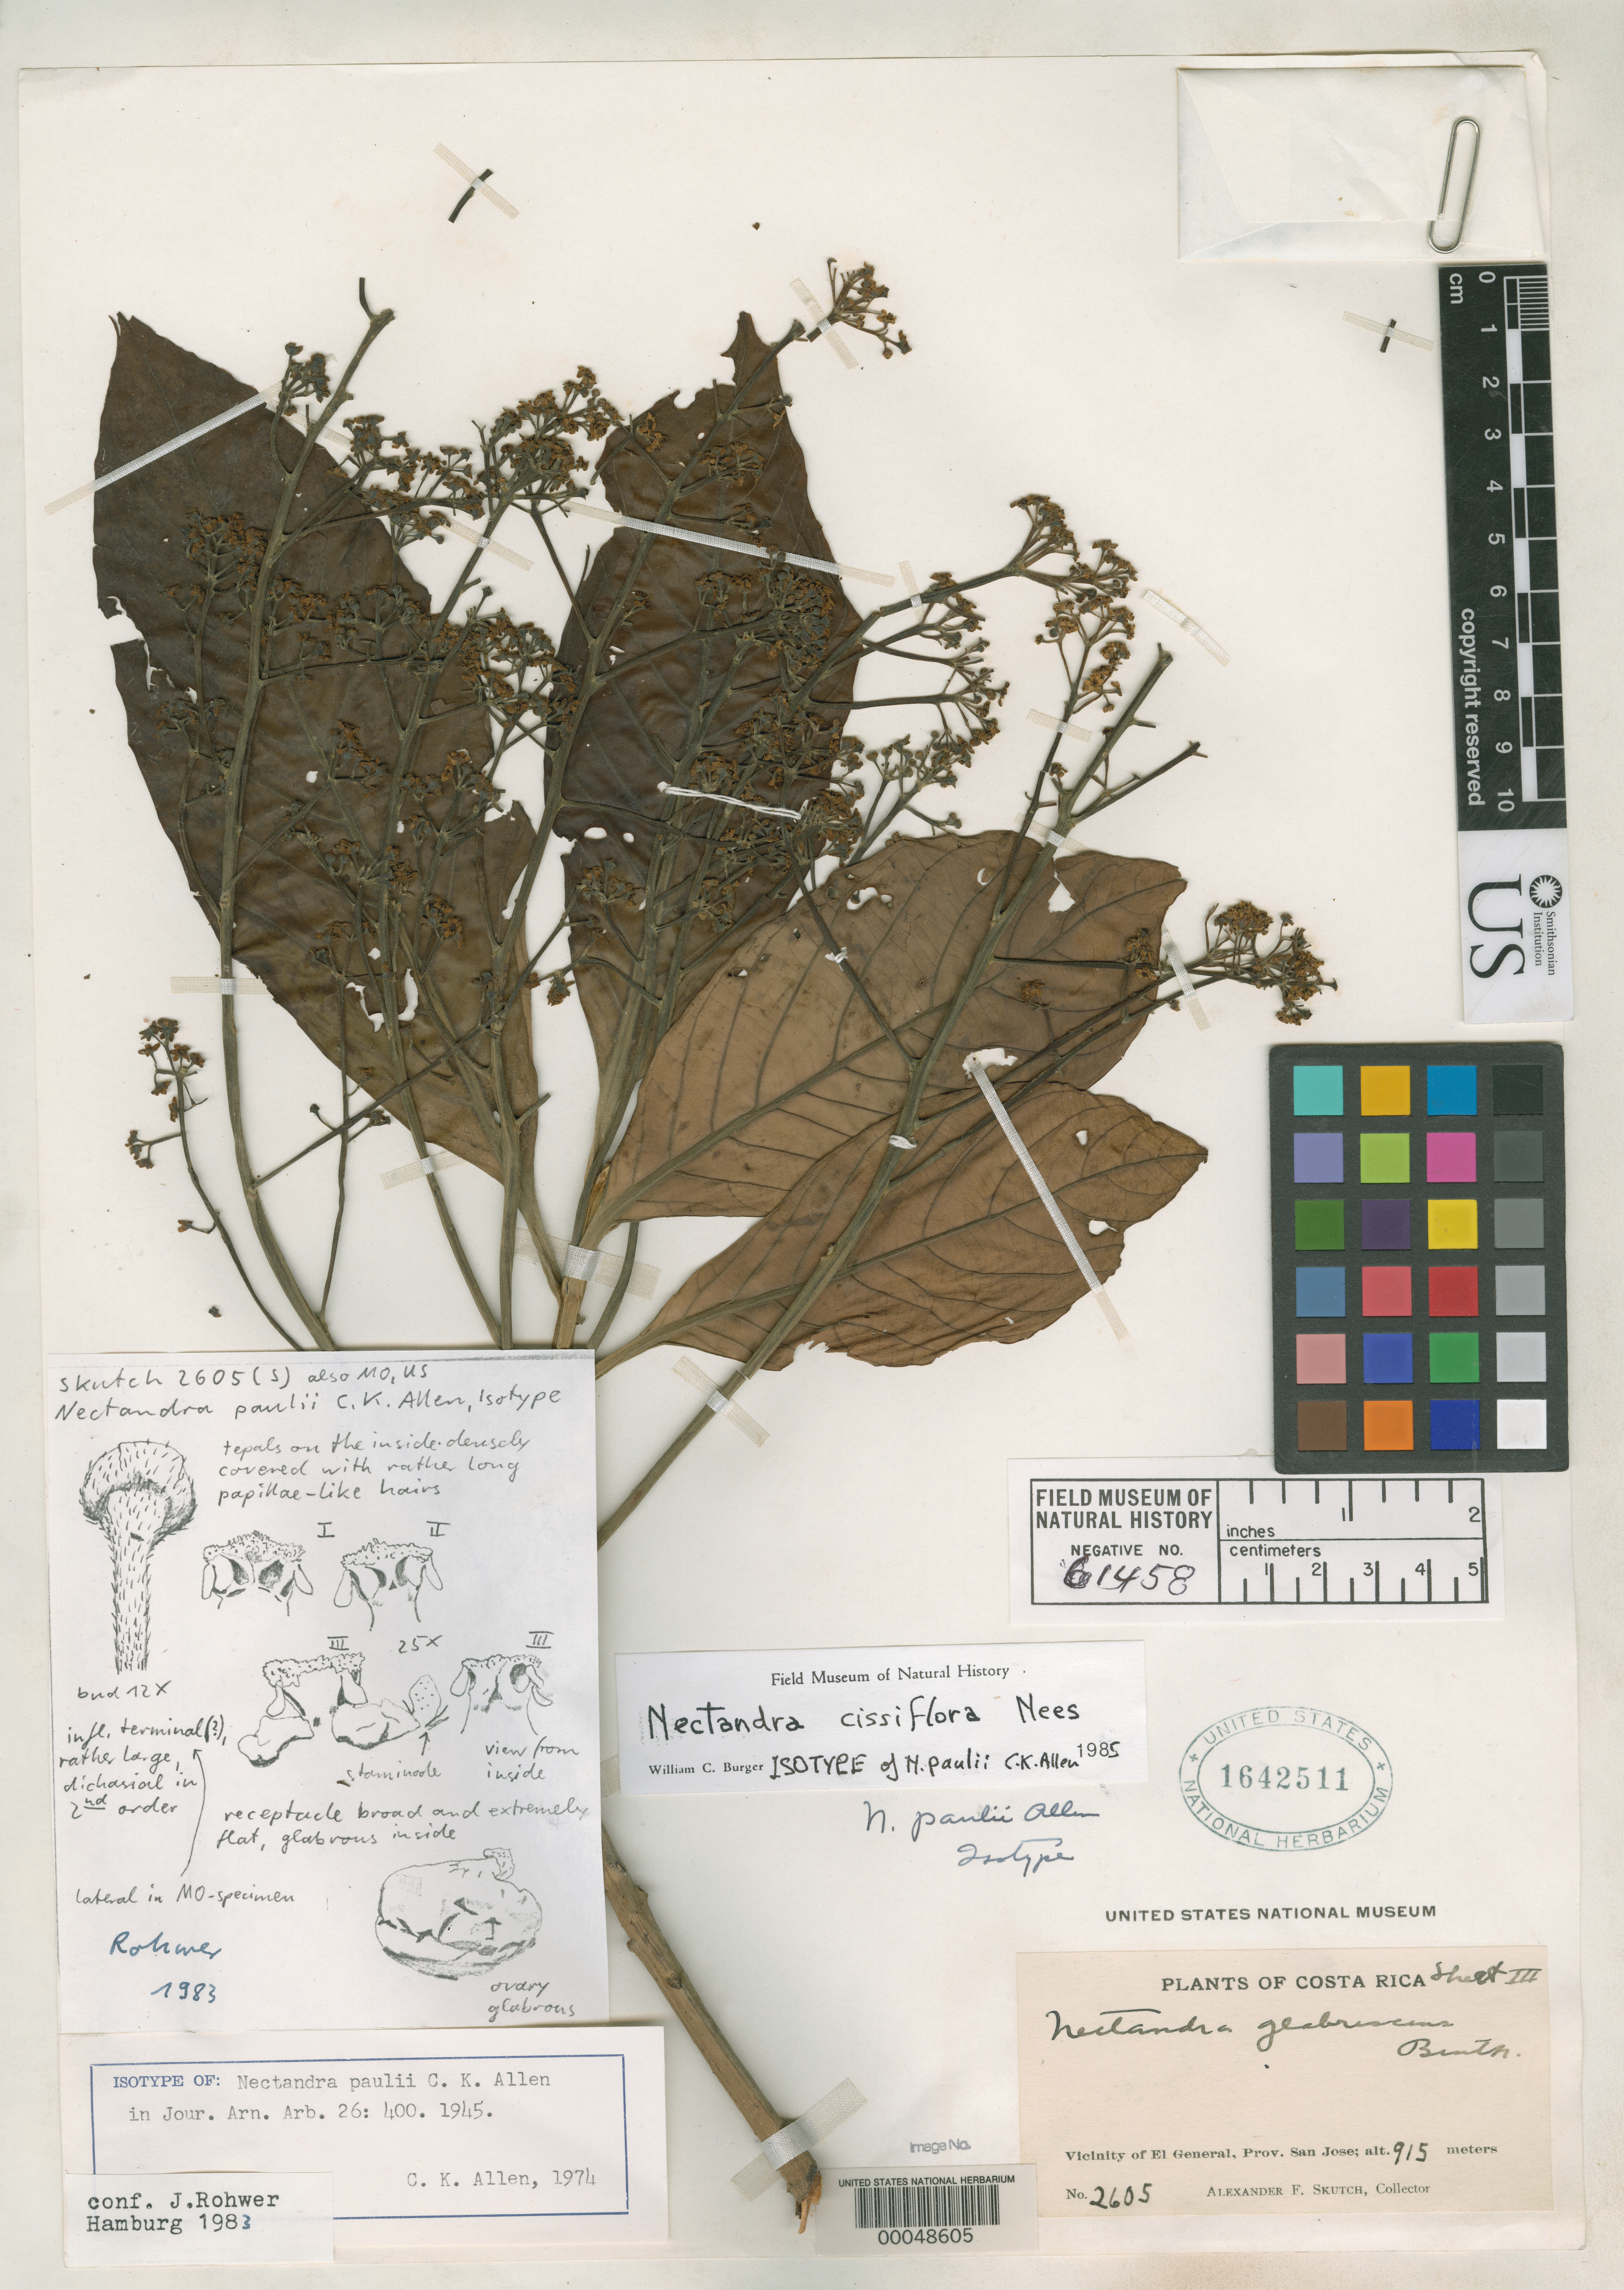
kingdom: Plantae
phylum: Tracheophyta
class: Magnoliopsida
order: Laurales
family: Lauraceae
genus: Nectandra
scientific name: Nectandra paulii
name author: C.K. Allen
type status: Isotype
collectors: A. F. Skutch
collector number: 2605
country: Costa Rica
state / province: San José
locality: Vicinity of El General.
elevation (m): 915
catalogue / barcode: US 1642511